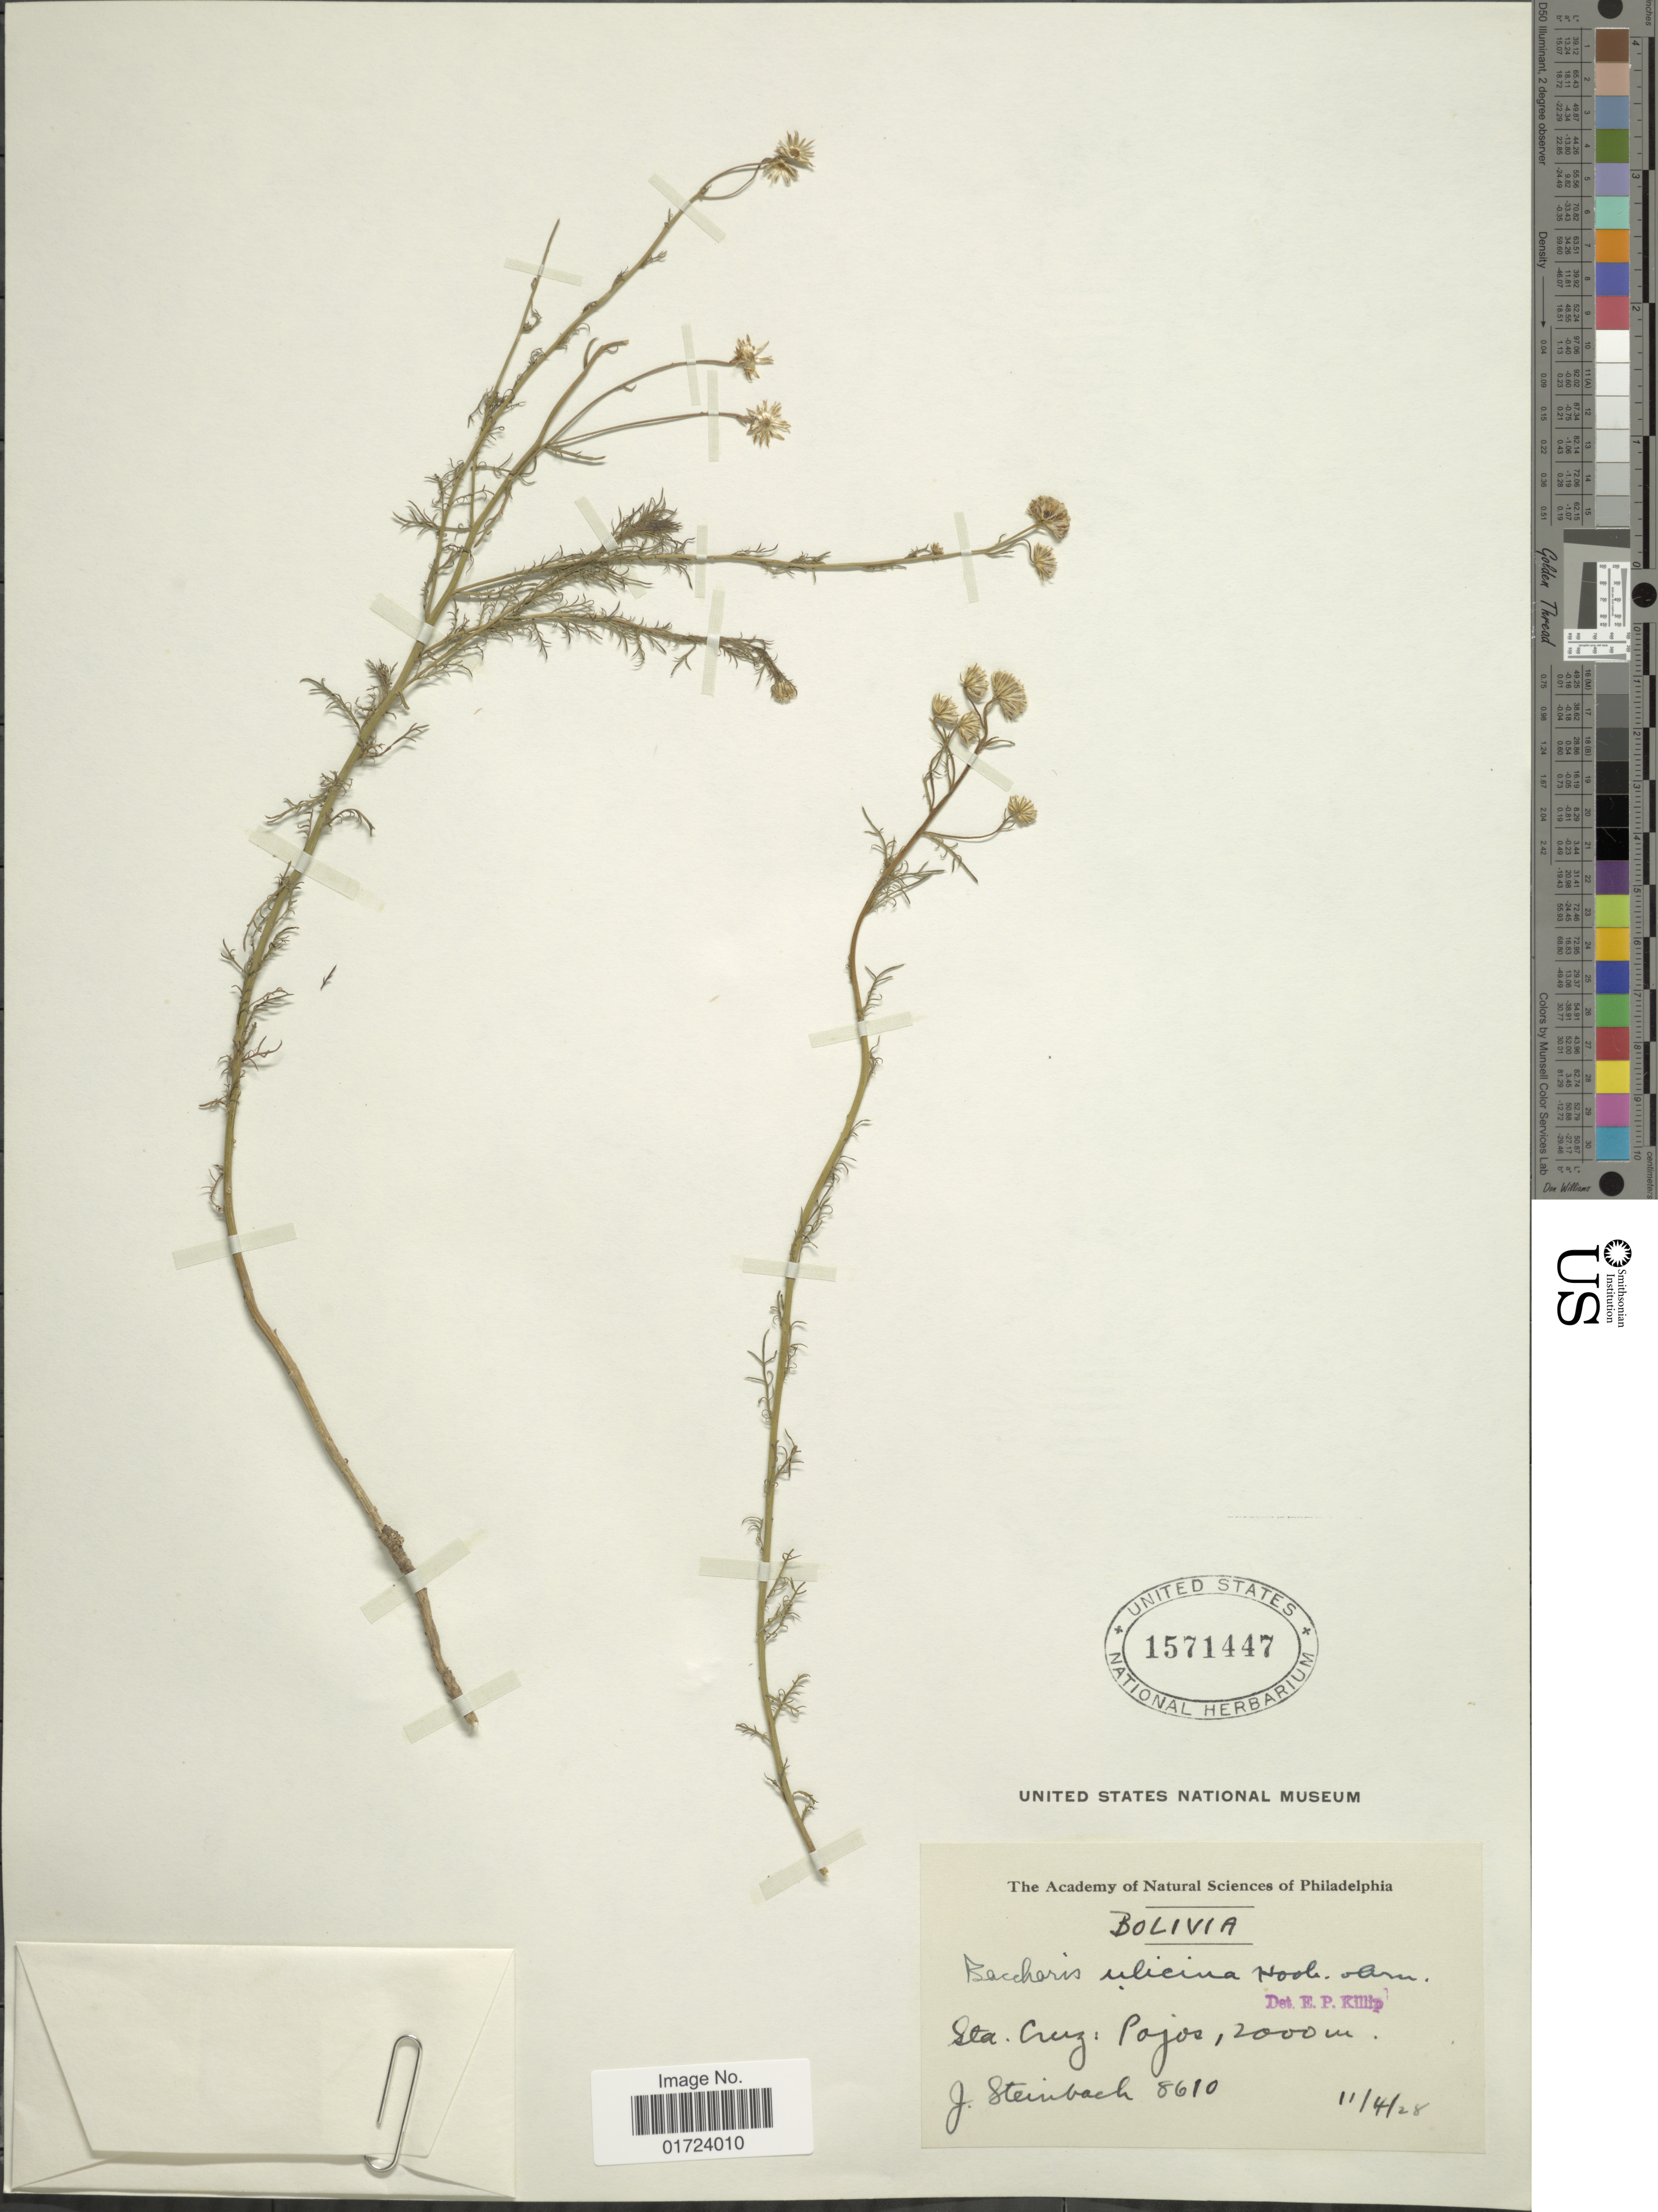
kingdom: Plantae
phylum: Tracheophyta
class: Magnoliopsida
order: Asterales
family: Asteraceae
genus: Baccharis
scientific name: Baccharis ulicina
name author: Hook. & Arn.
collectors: J. Steinbach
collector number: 8610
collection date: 1928-04-11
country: Bolivia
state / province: Santa Cruz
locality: Pojos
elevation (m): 2000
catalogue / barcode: US 1571447